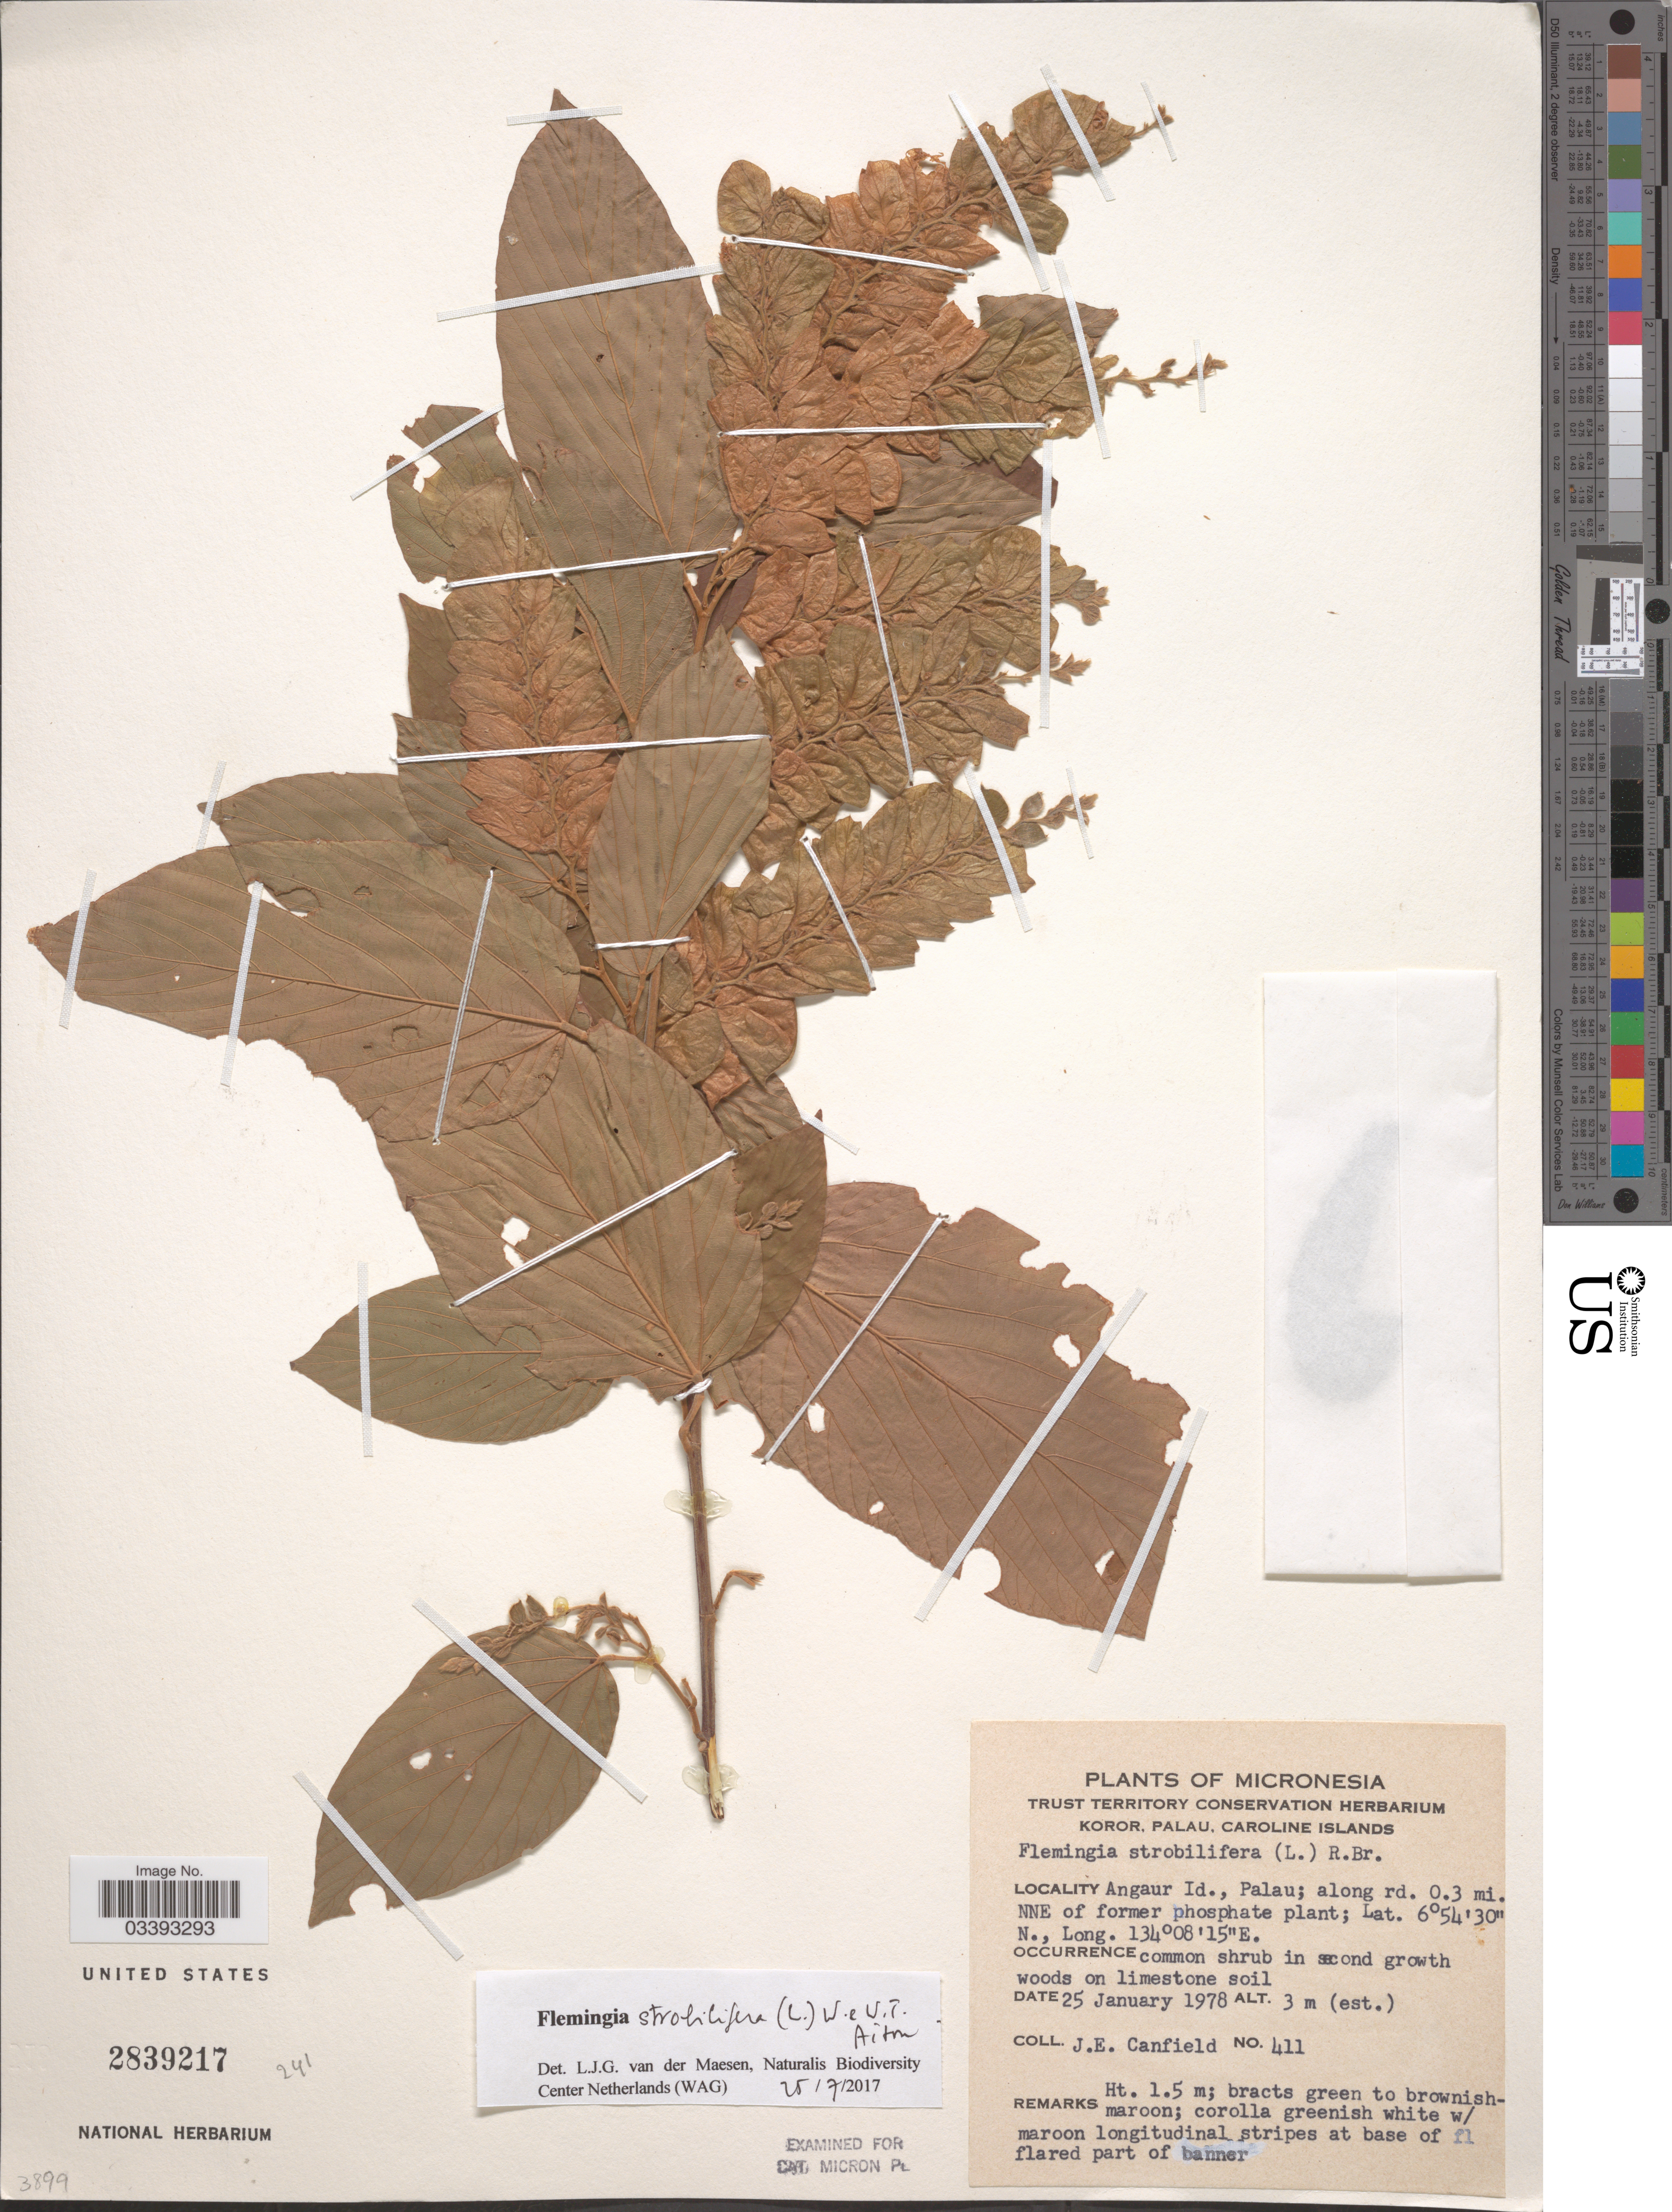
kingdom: Plantae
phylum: Tracheophyta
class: Magnoliopsida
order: Fabales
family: Fabaceae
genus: Flemingia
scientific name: Flemingia strobilifera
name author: (L.) W.T. Aiton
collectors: J. E. Canfield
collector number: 411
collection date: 1978-01-25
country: Palau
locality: Micronesia. Angaur Id., Palau; along rd. 0.3 mi. NNE of former phosphate plant.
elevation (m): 3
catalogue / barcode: US 2839217